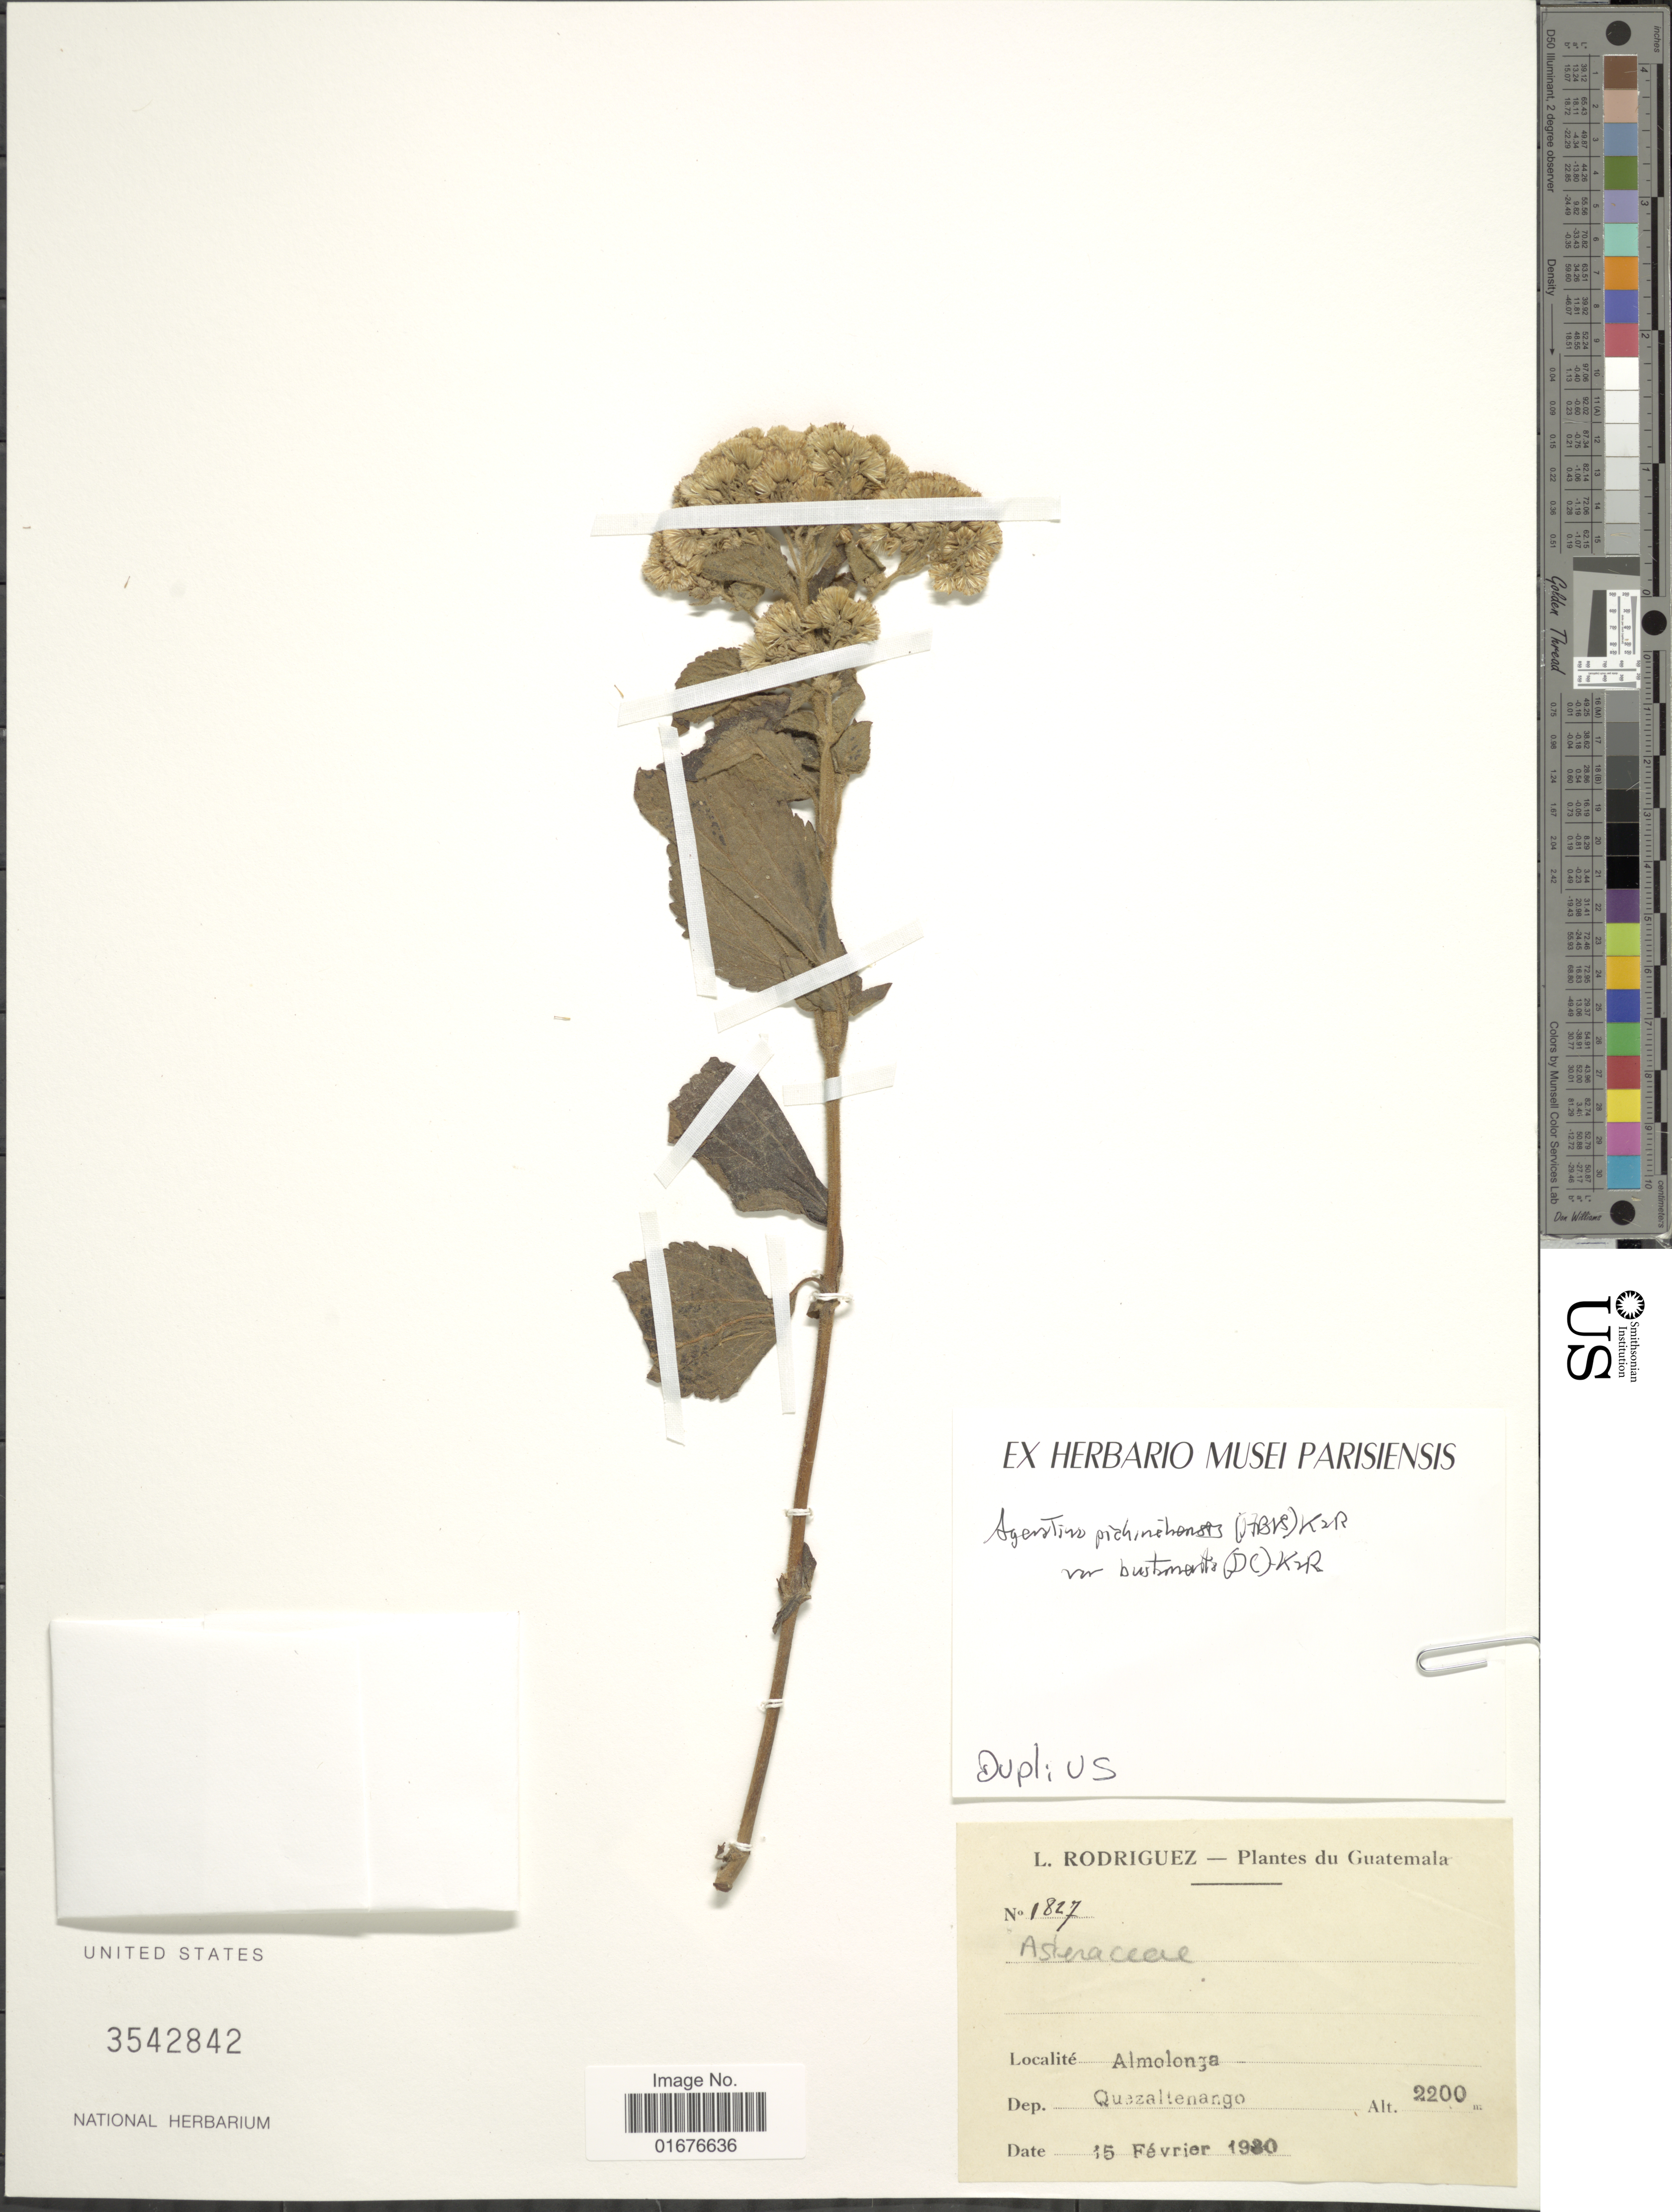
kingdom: Plantae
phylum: Tracheophyta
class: Magnoliopsida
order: Asterales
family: Asteraceae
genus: Ageratina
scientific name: Ageratina pichinchensis var. bustamenta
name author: (DC.) R.M. King & H. Rob.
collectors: L. Rodriguez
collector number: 1827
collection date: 1930-02-15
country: Guatemala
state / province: Quetzaltenango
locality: Almolonga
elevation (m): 2200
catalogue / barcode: US 3542842